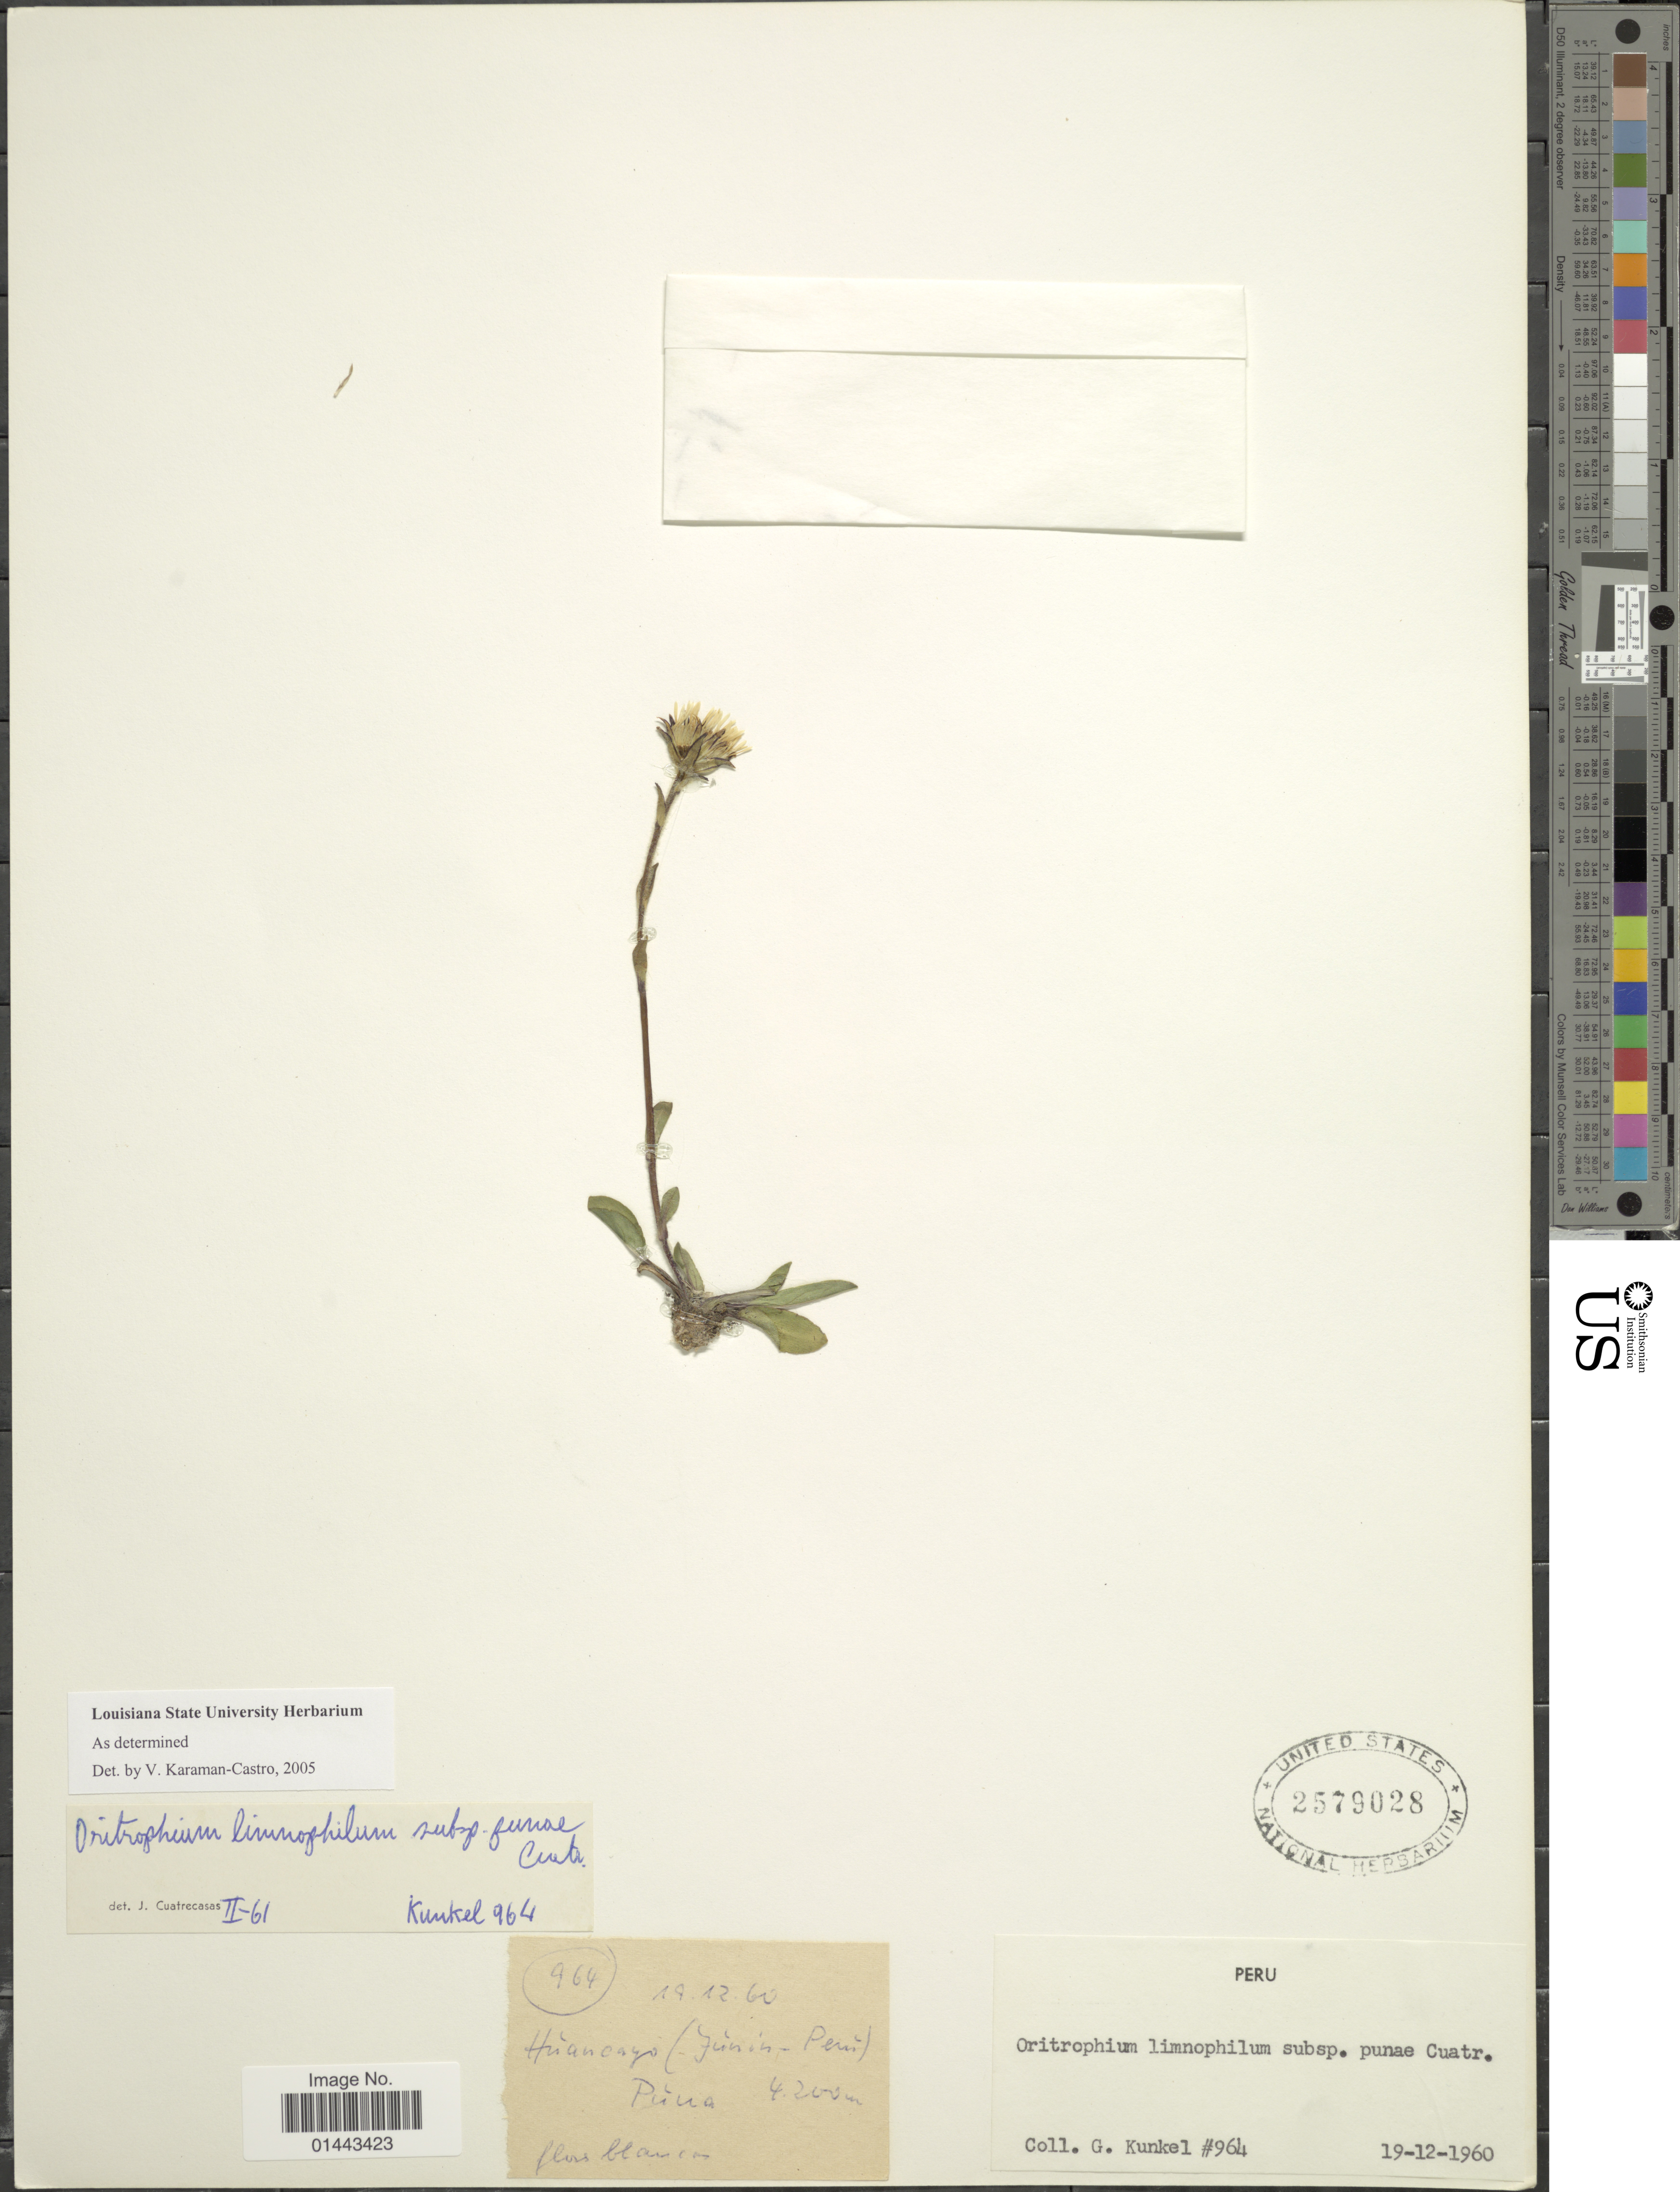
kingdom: Plantae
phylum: Tracheophyta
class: Magnoliopsida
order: Asterales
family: Asteraceae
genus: Oritrophium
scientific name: Oritrophium limnophilum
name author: (Sch. Bip.) Cuatrec.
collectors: G. Kunkel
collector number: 964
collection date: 1960-12-19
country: Peru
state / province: Junín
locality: Huancayo, Punã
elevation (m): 4200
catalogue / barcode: US 2579027